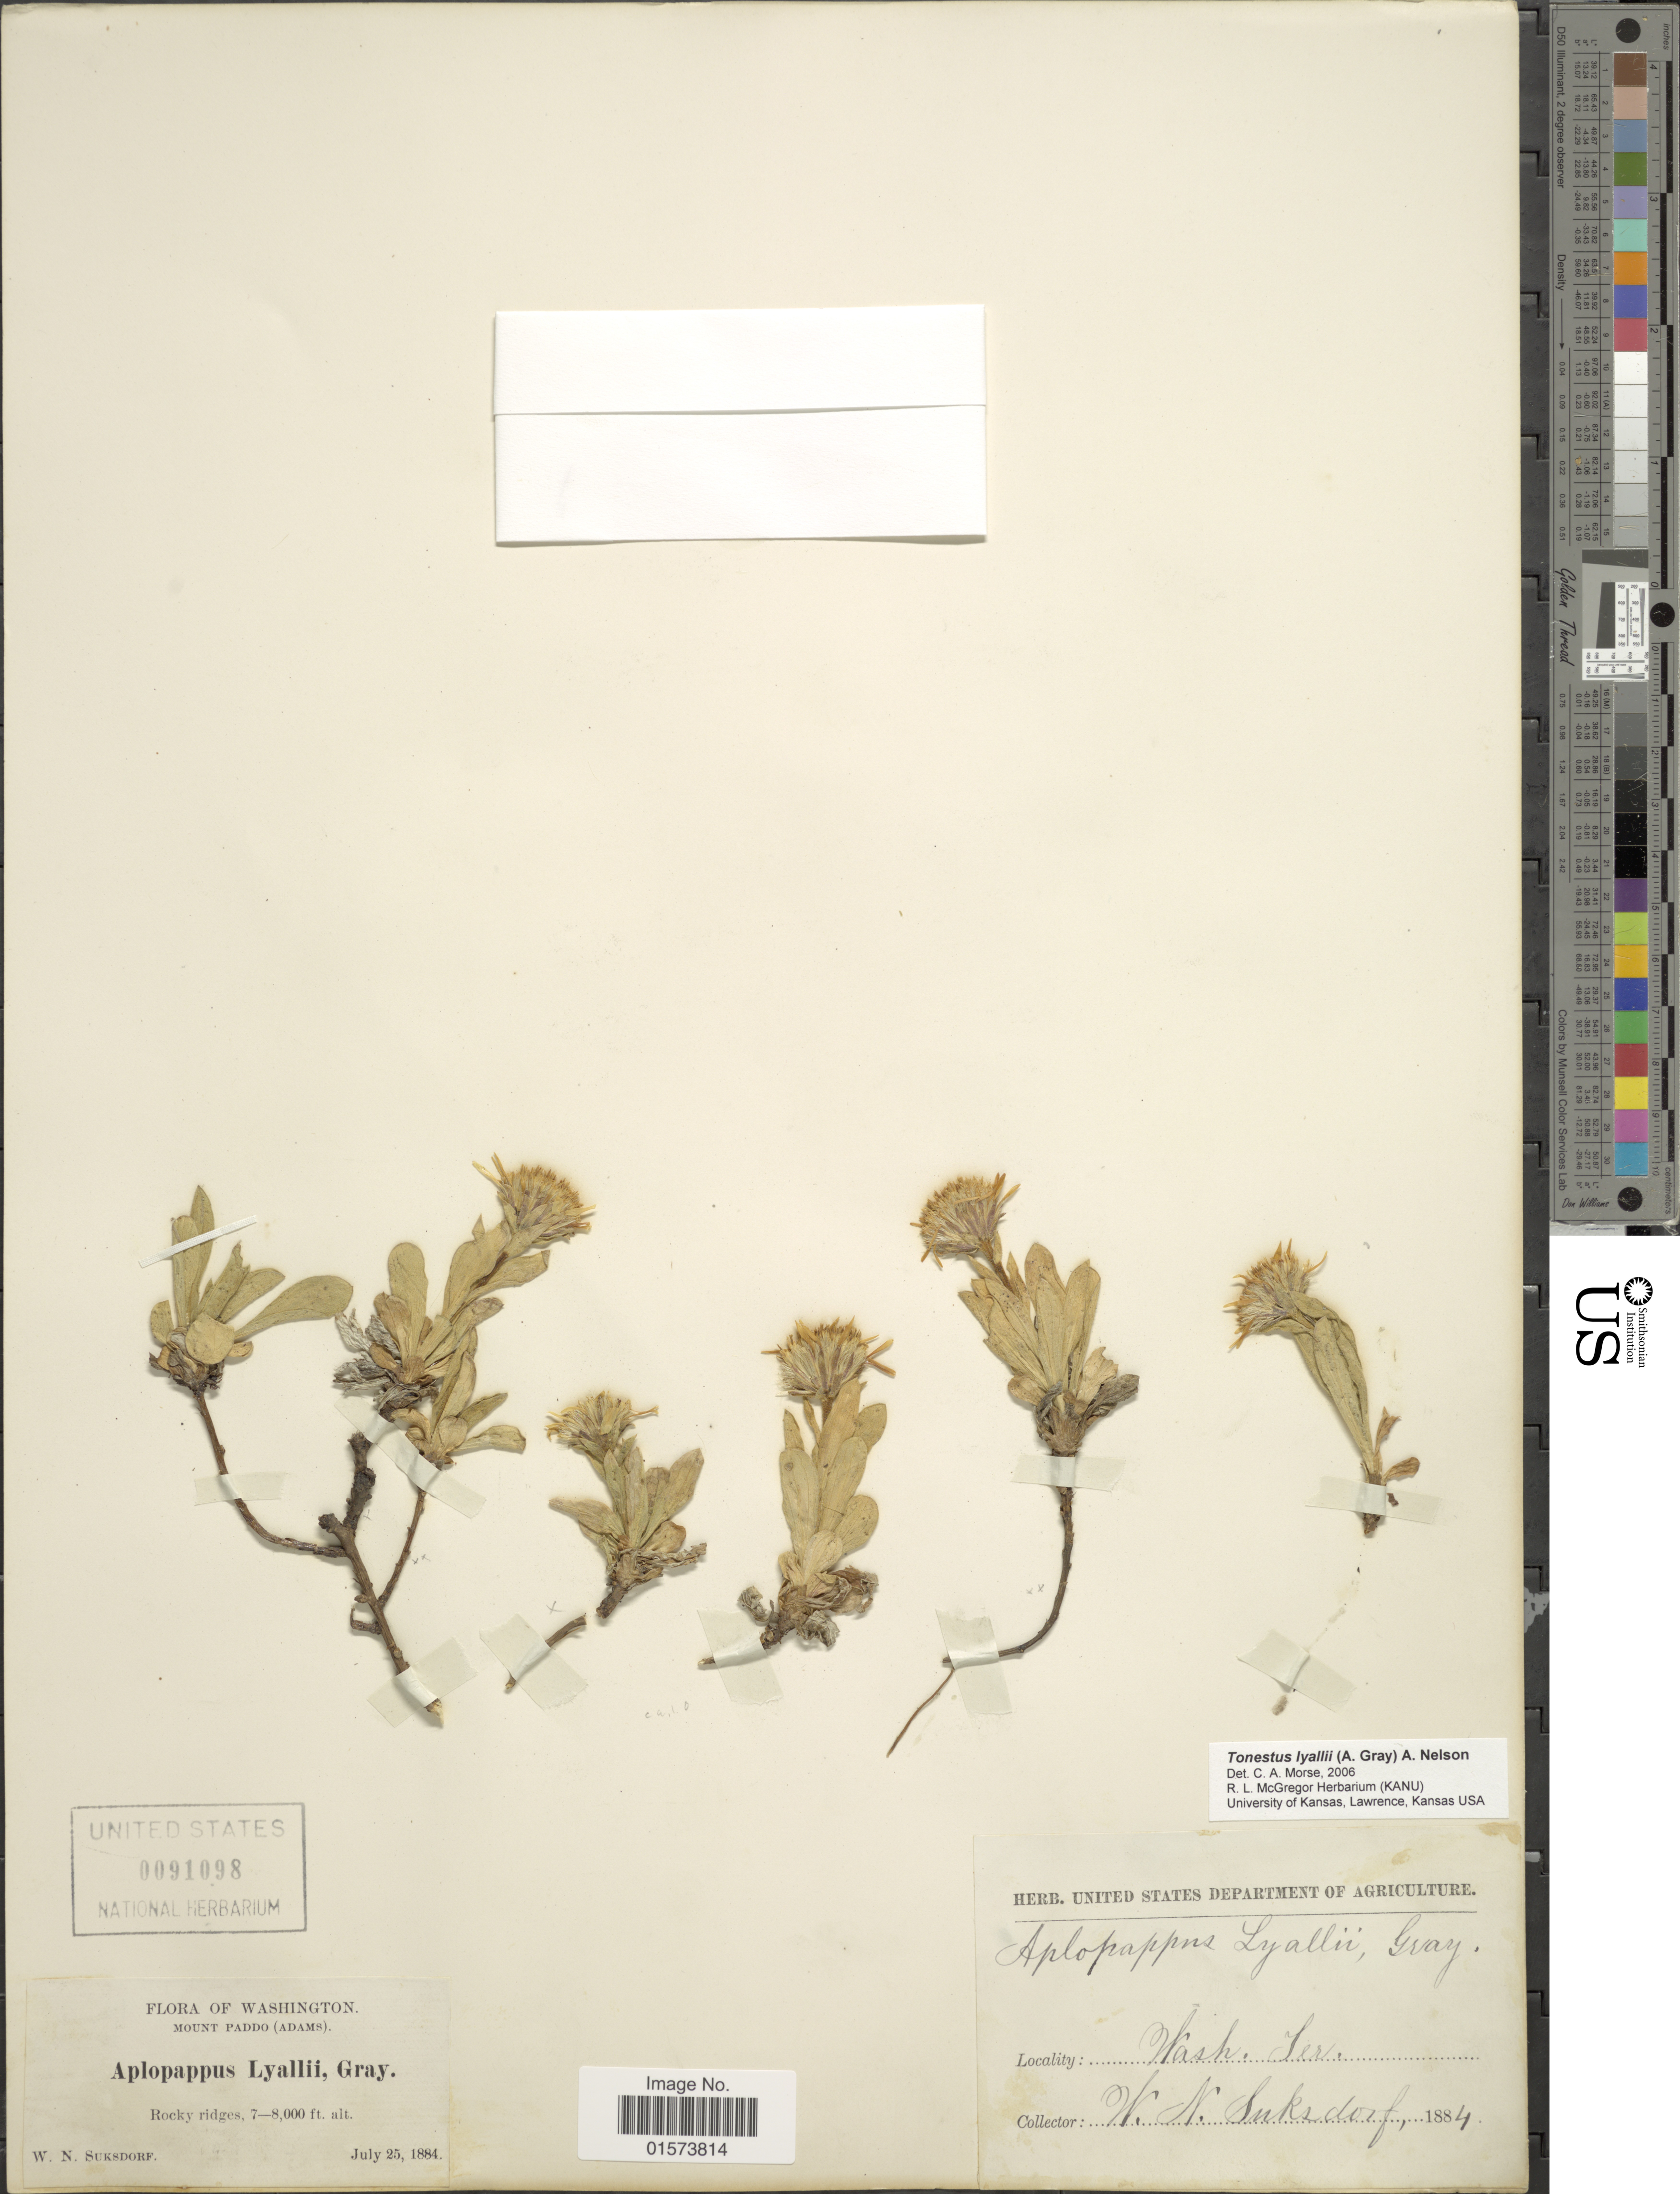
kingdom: Plantae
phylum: Tracheophyta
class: Magnoliopsida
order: Asterales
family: Asteraceae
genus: Tonestus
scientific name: Tonestus lyallii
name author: (A. Gray) A. Nelson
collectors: W. N. Suksdorf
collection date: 1884-07-25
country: United States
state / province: Washington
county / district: Skamania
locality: Mount Paddo (Adams), Rocky ridges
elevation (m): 2134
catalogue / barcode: US 91098